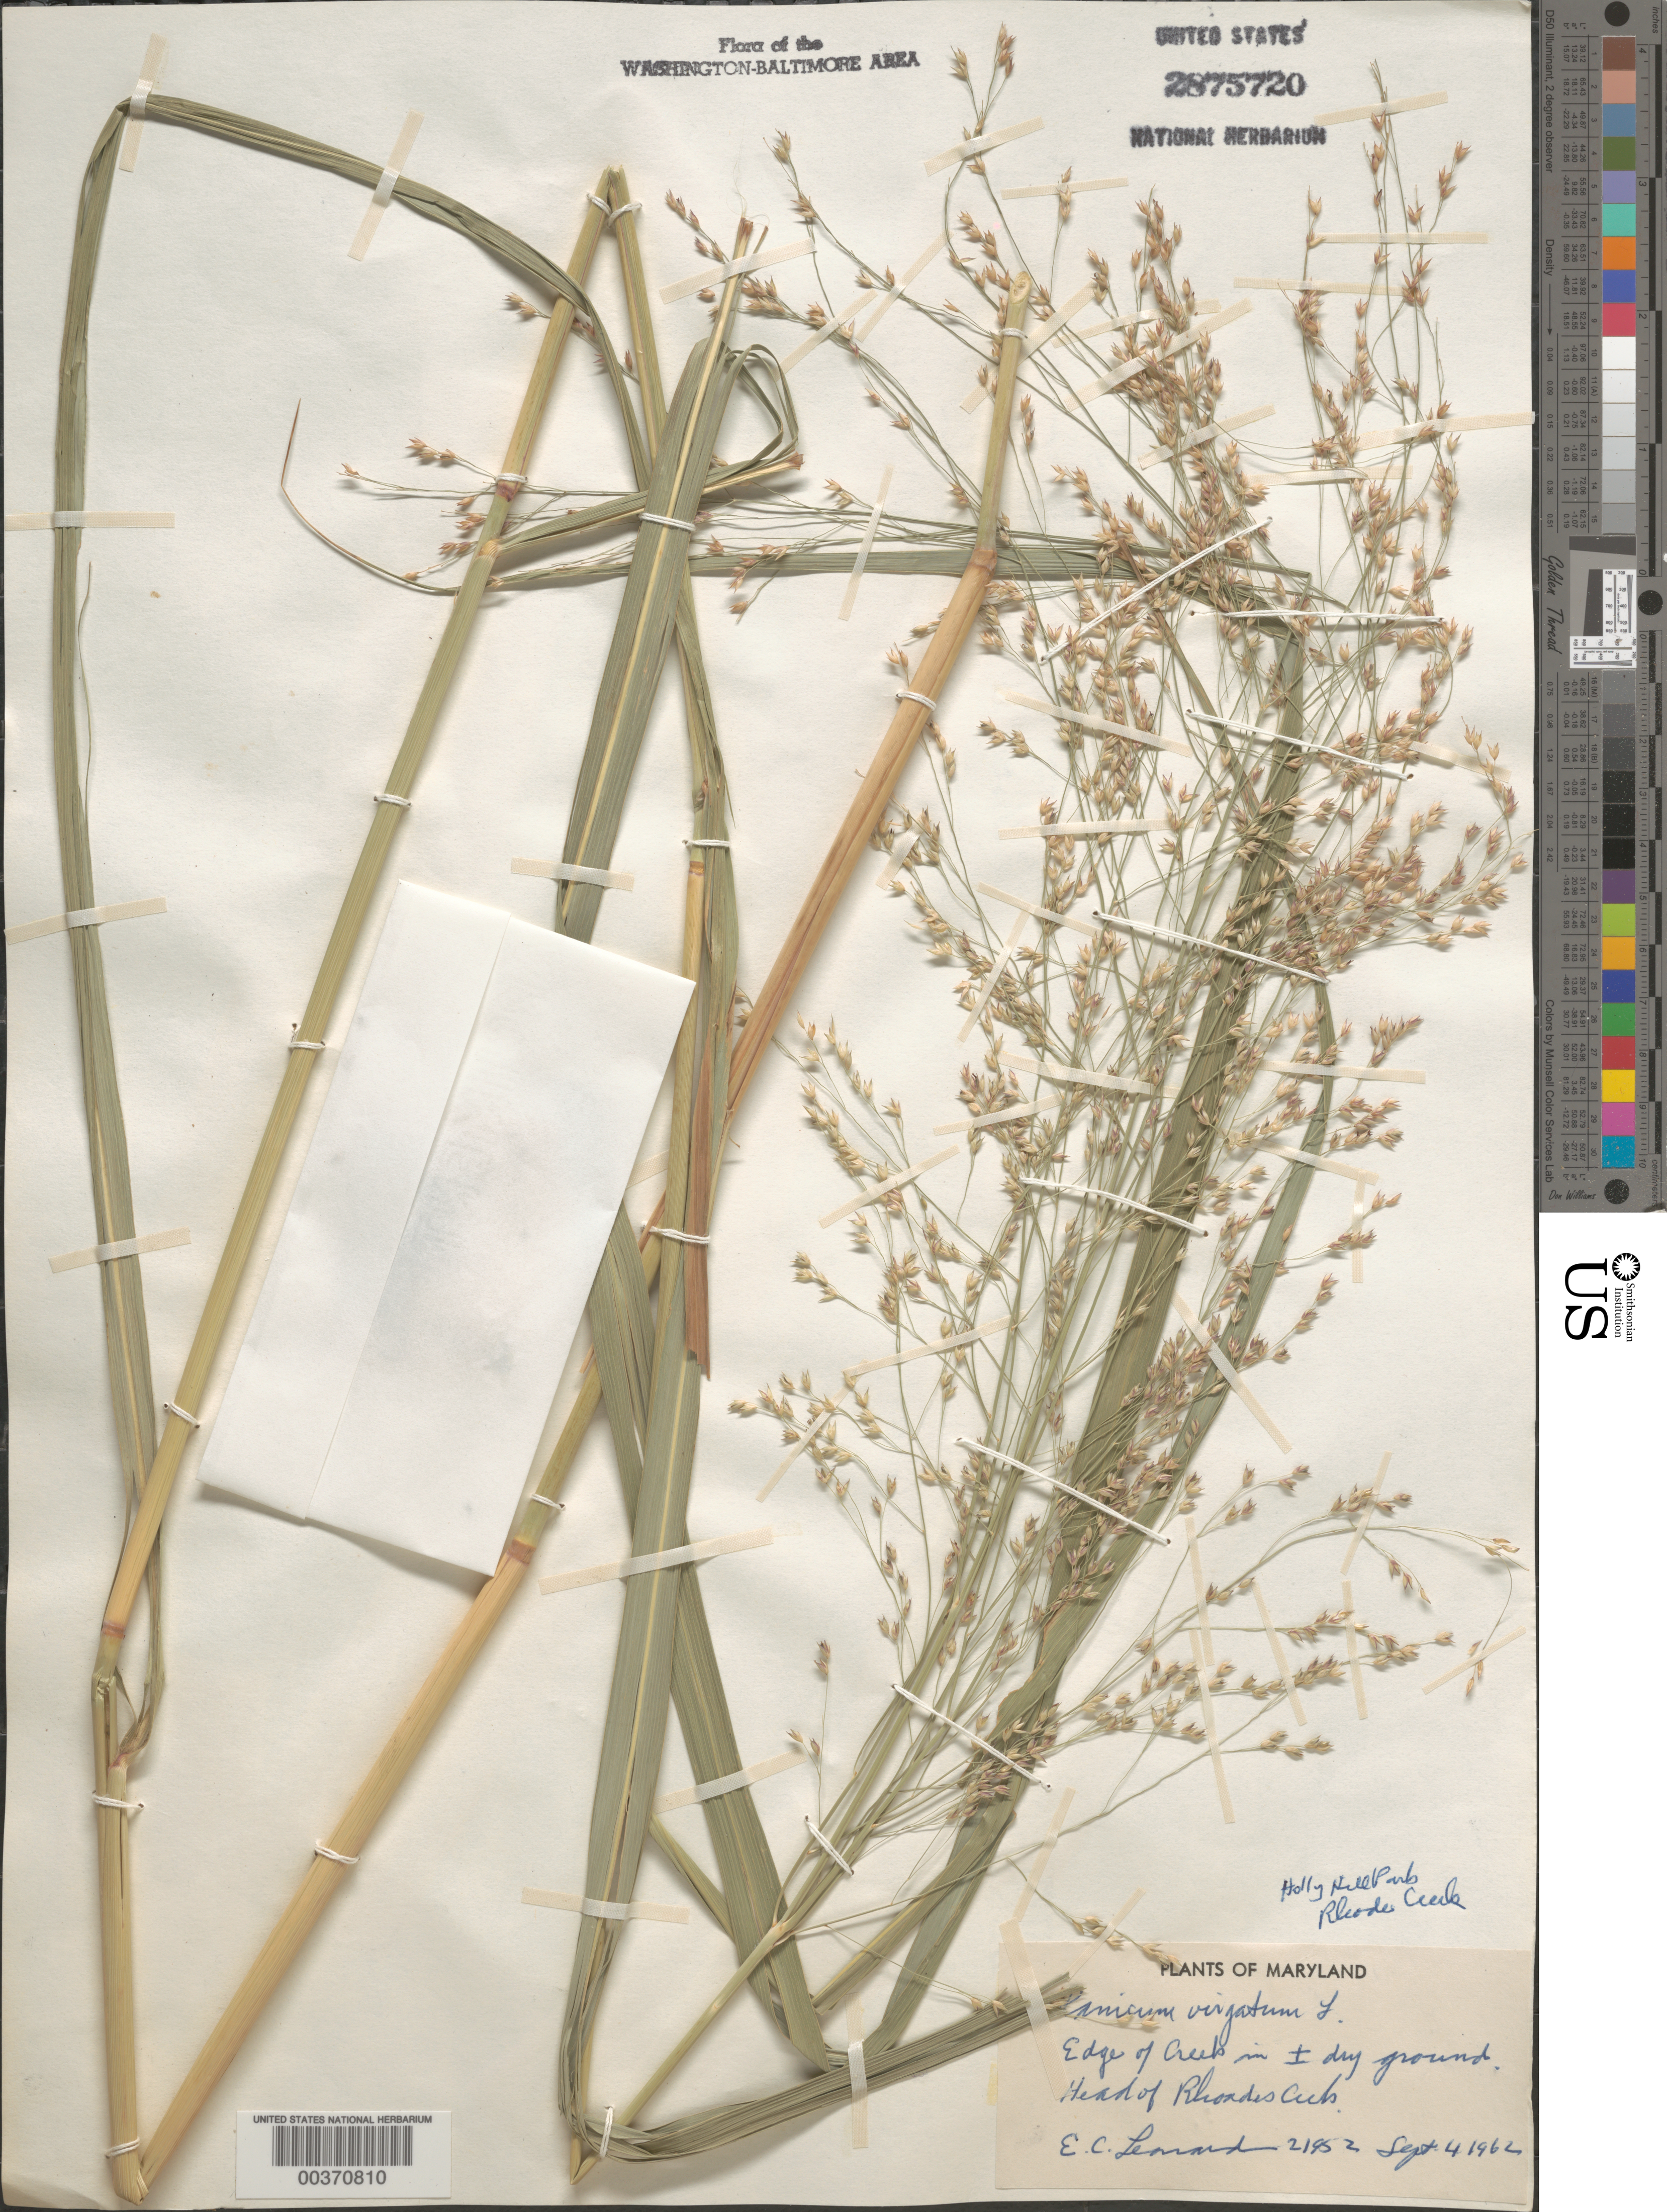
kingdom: Plantae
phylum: Tracheophyta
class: Liliopsida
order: Poales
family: Poaceae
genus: Panicum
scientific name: Panicum virgatum var. cubense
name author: Griseb.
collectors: E. C. Leonard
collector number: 21952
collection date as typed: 04 Sep 1962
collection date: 1962-09-04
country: United States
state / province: Maryland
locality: Rhoades Creek, Holly Hill Park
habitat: Dry ground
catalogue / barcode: US 2875720